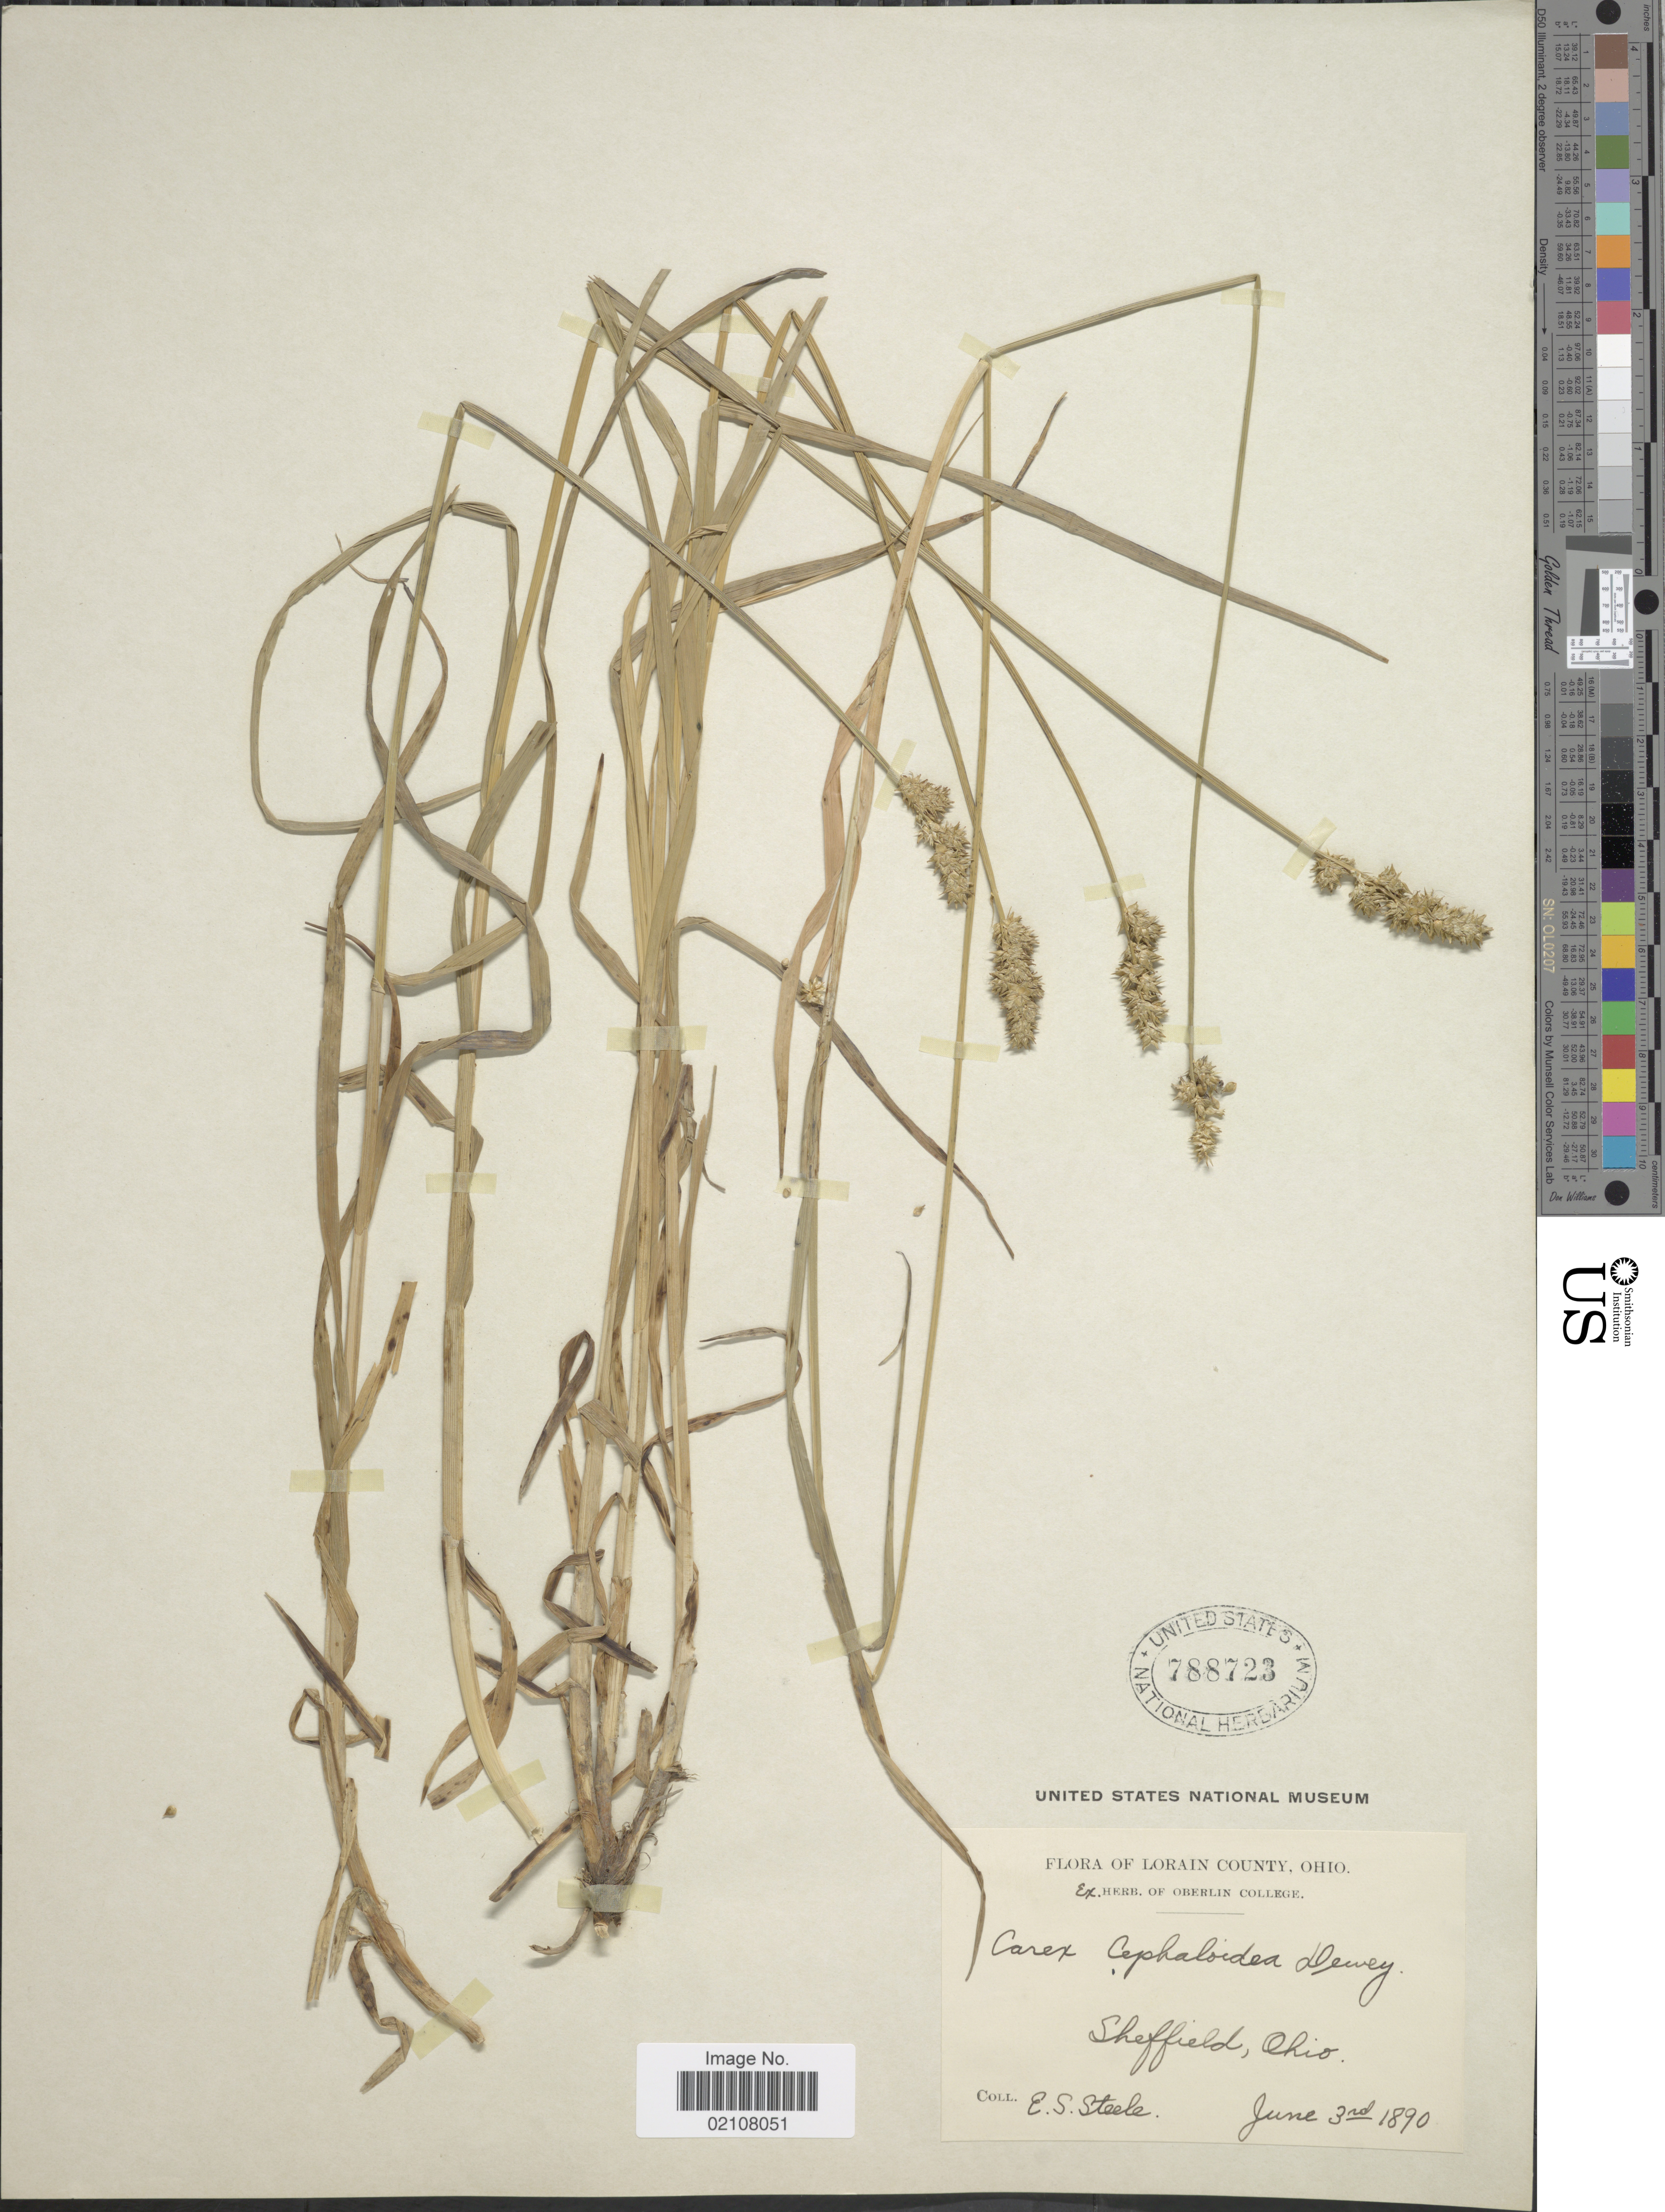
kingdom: Plantae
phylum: Tracheophyta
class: Liliopsida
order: Poales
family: Cyperaceae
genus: Carex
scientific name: Carex cephaloidea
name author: (Dewey) Dewey ex Boott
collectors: E. Steele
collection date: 1890-06-03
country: United States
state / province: Ohio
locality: Lorain County, Sheffield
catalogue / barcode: US 788723